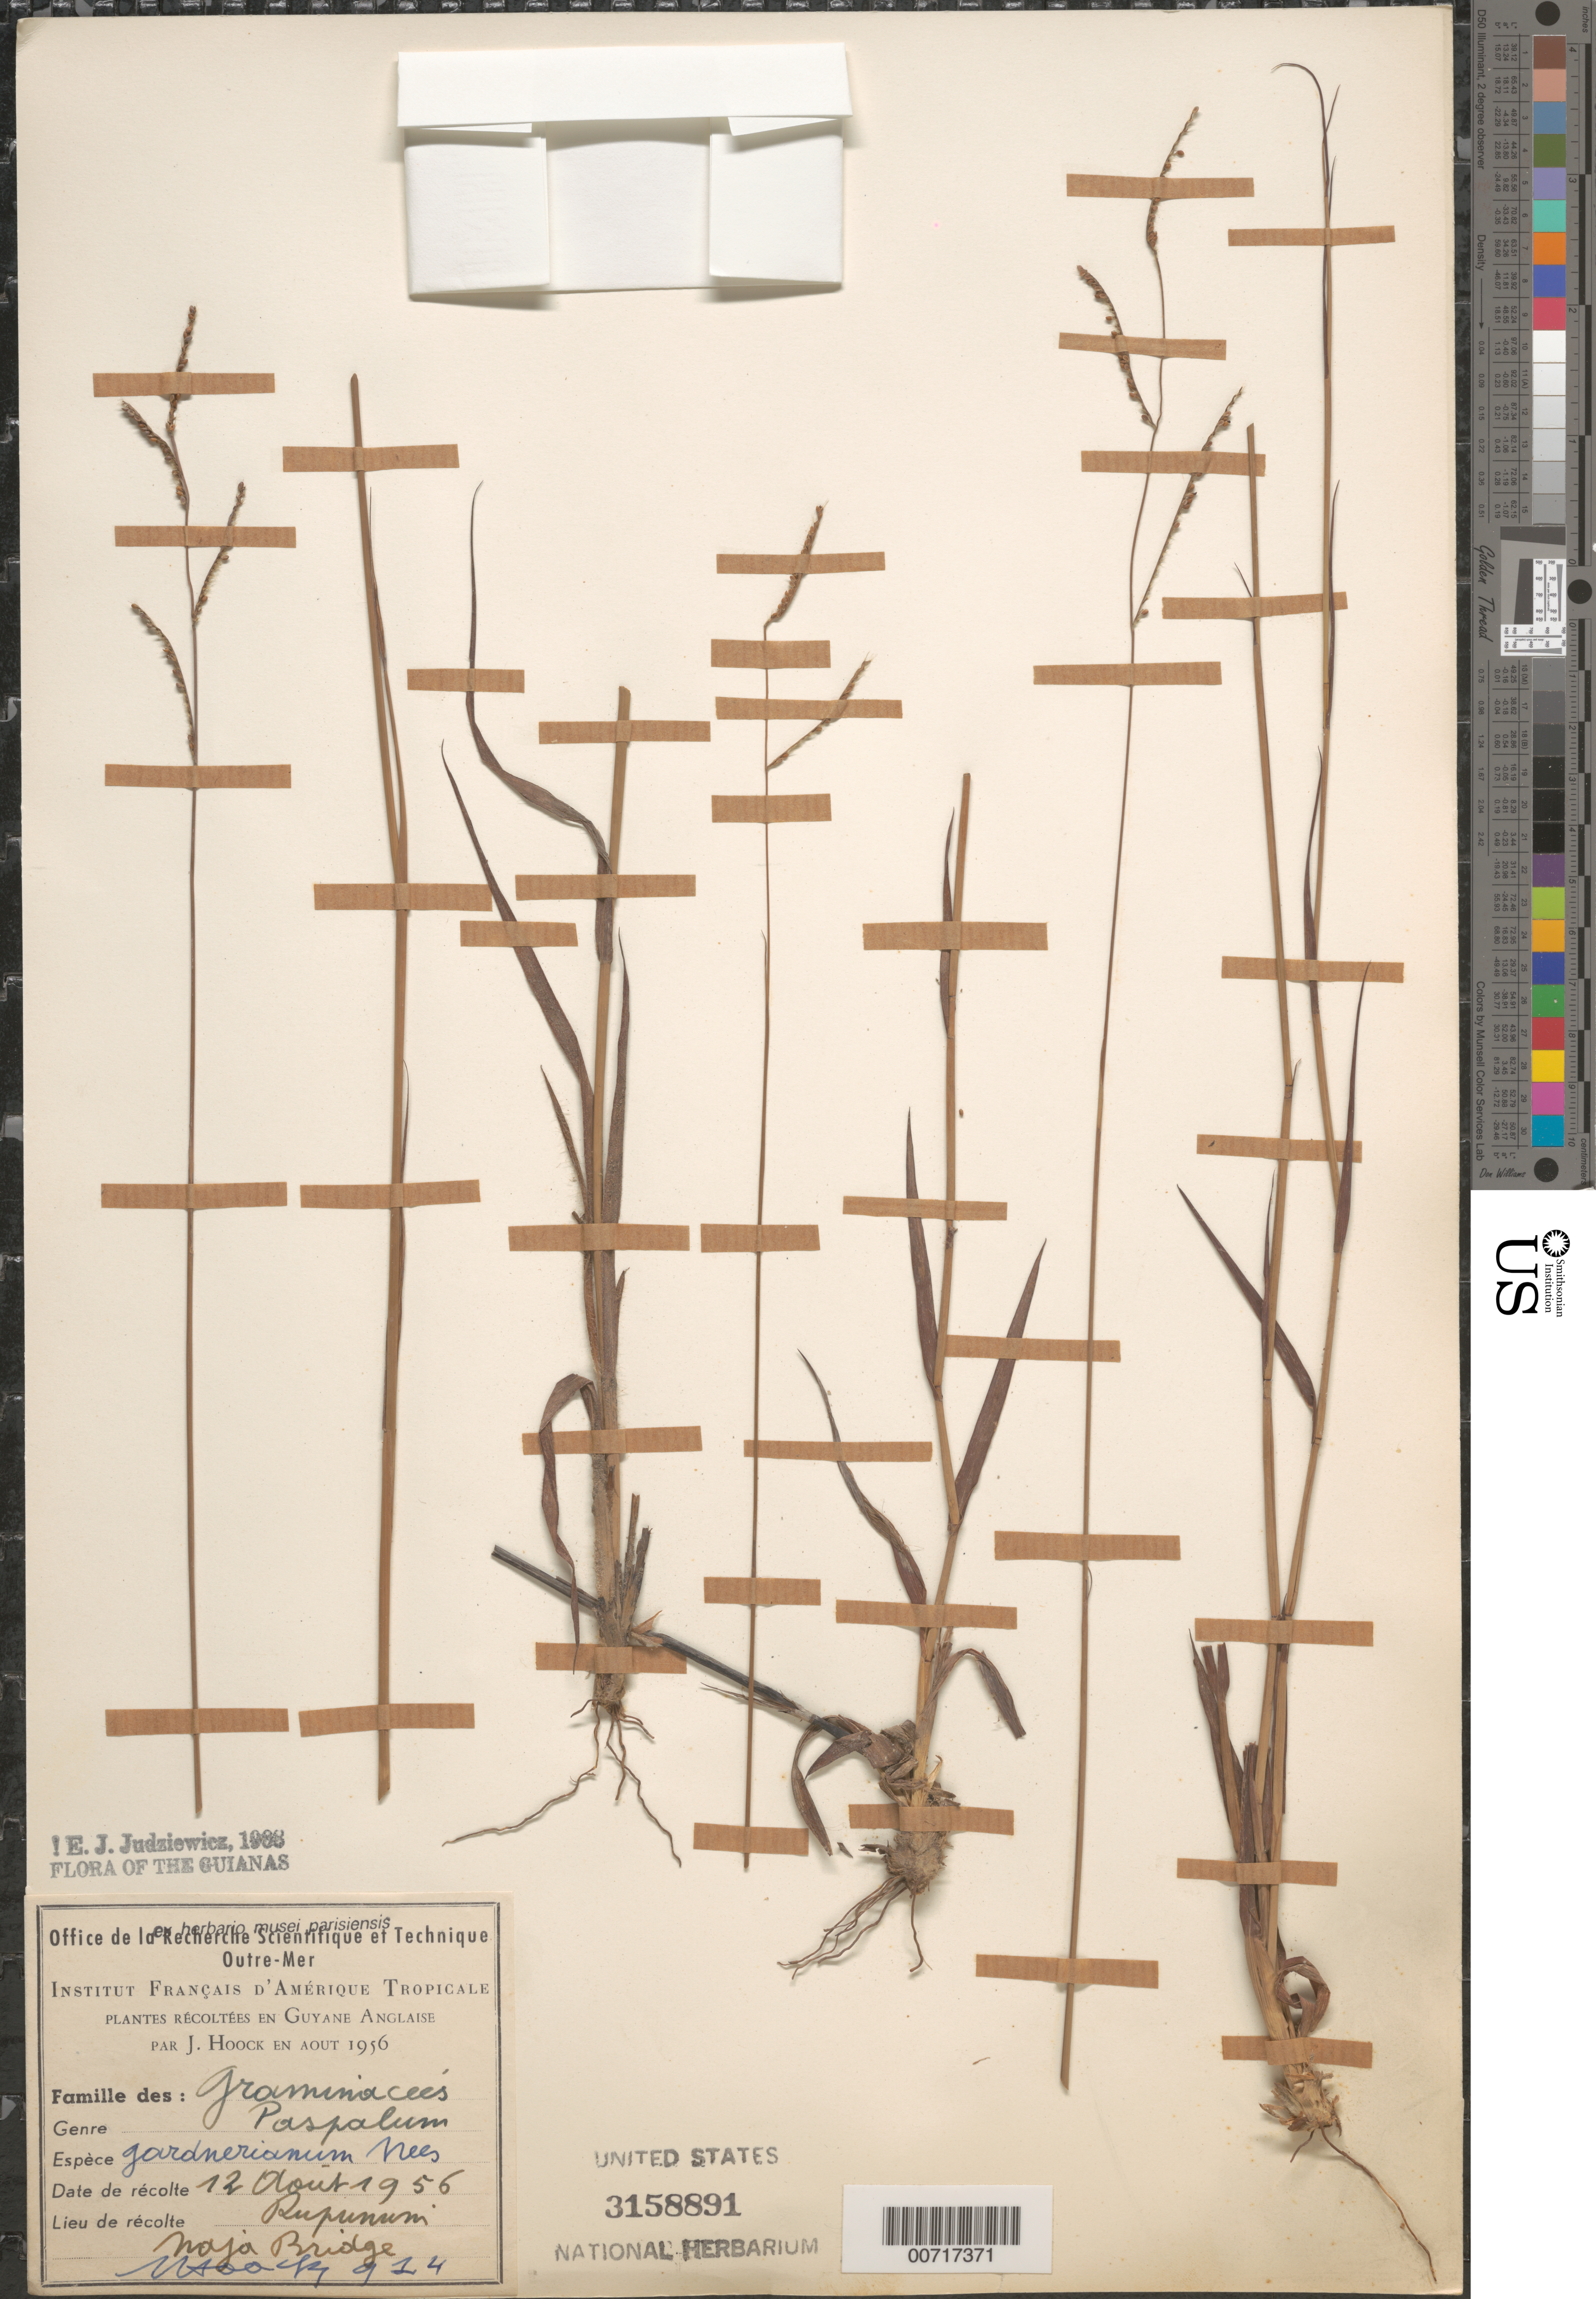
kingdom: Plantae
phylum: Tracheophyta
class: Liliopsida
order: Poales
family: Poaceae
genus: Paspalum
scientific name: Paspalum gardnerianum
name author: Nees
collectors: J. Hoock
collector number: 914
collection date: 1956-08-12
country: Guyana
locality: Guianas. Guyane Anglaise. Rupununi. Naja Bridge.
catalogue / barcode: US 3158891